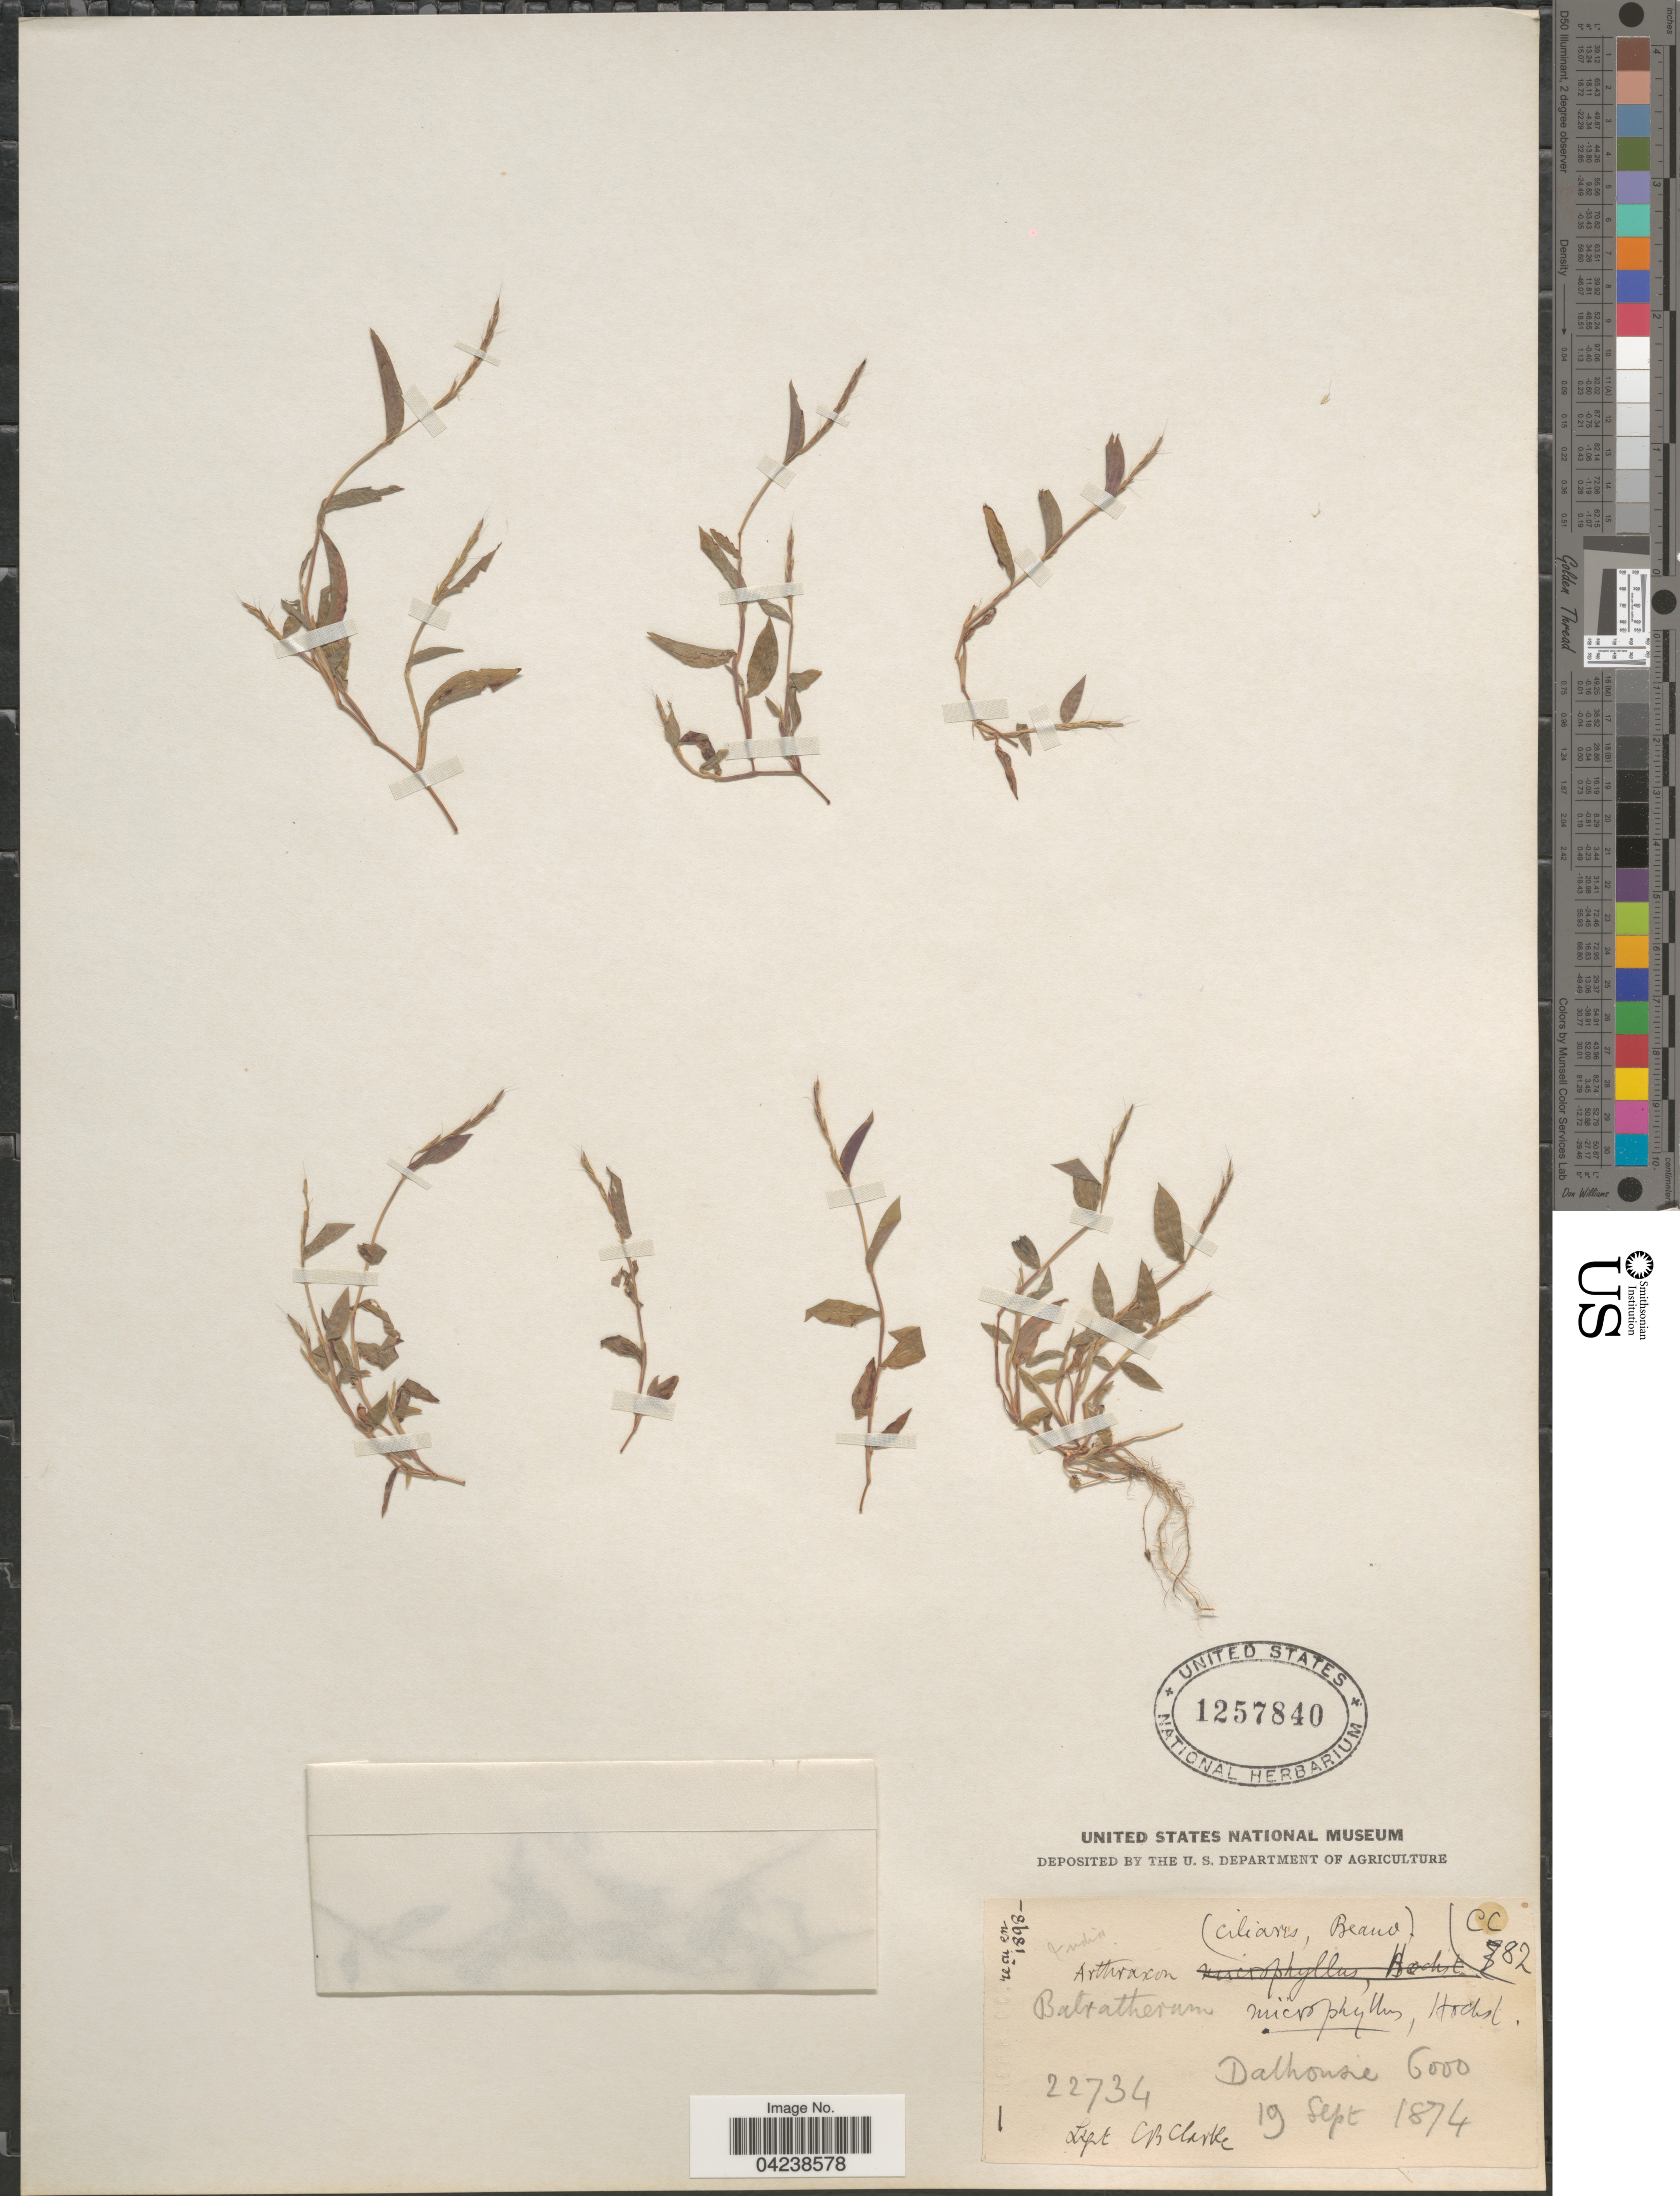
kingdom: Plantae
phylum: Tracheophyta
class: Liliopsida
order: Poales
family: Poaceae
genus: Arthraxon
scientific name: Arthraxon lancifolius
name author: (Trin.) Hochst.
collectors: C. B. Clarke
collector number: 22734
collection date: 1874-09-19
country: India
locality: Dalhousie.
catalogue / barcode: US 1257840